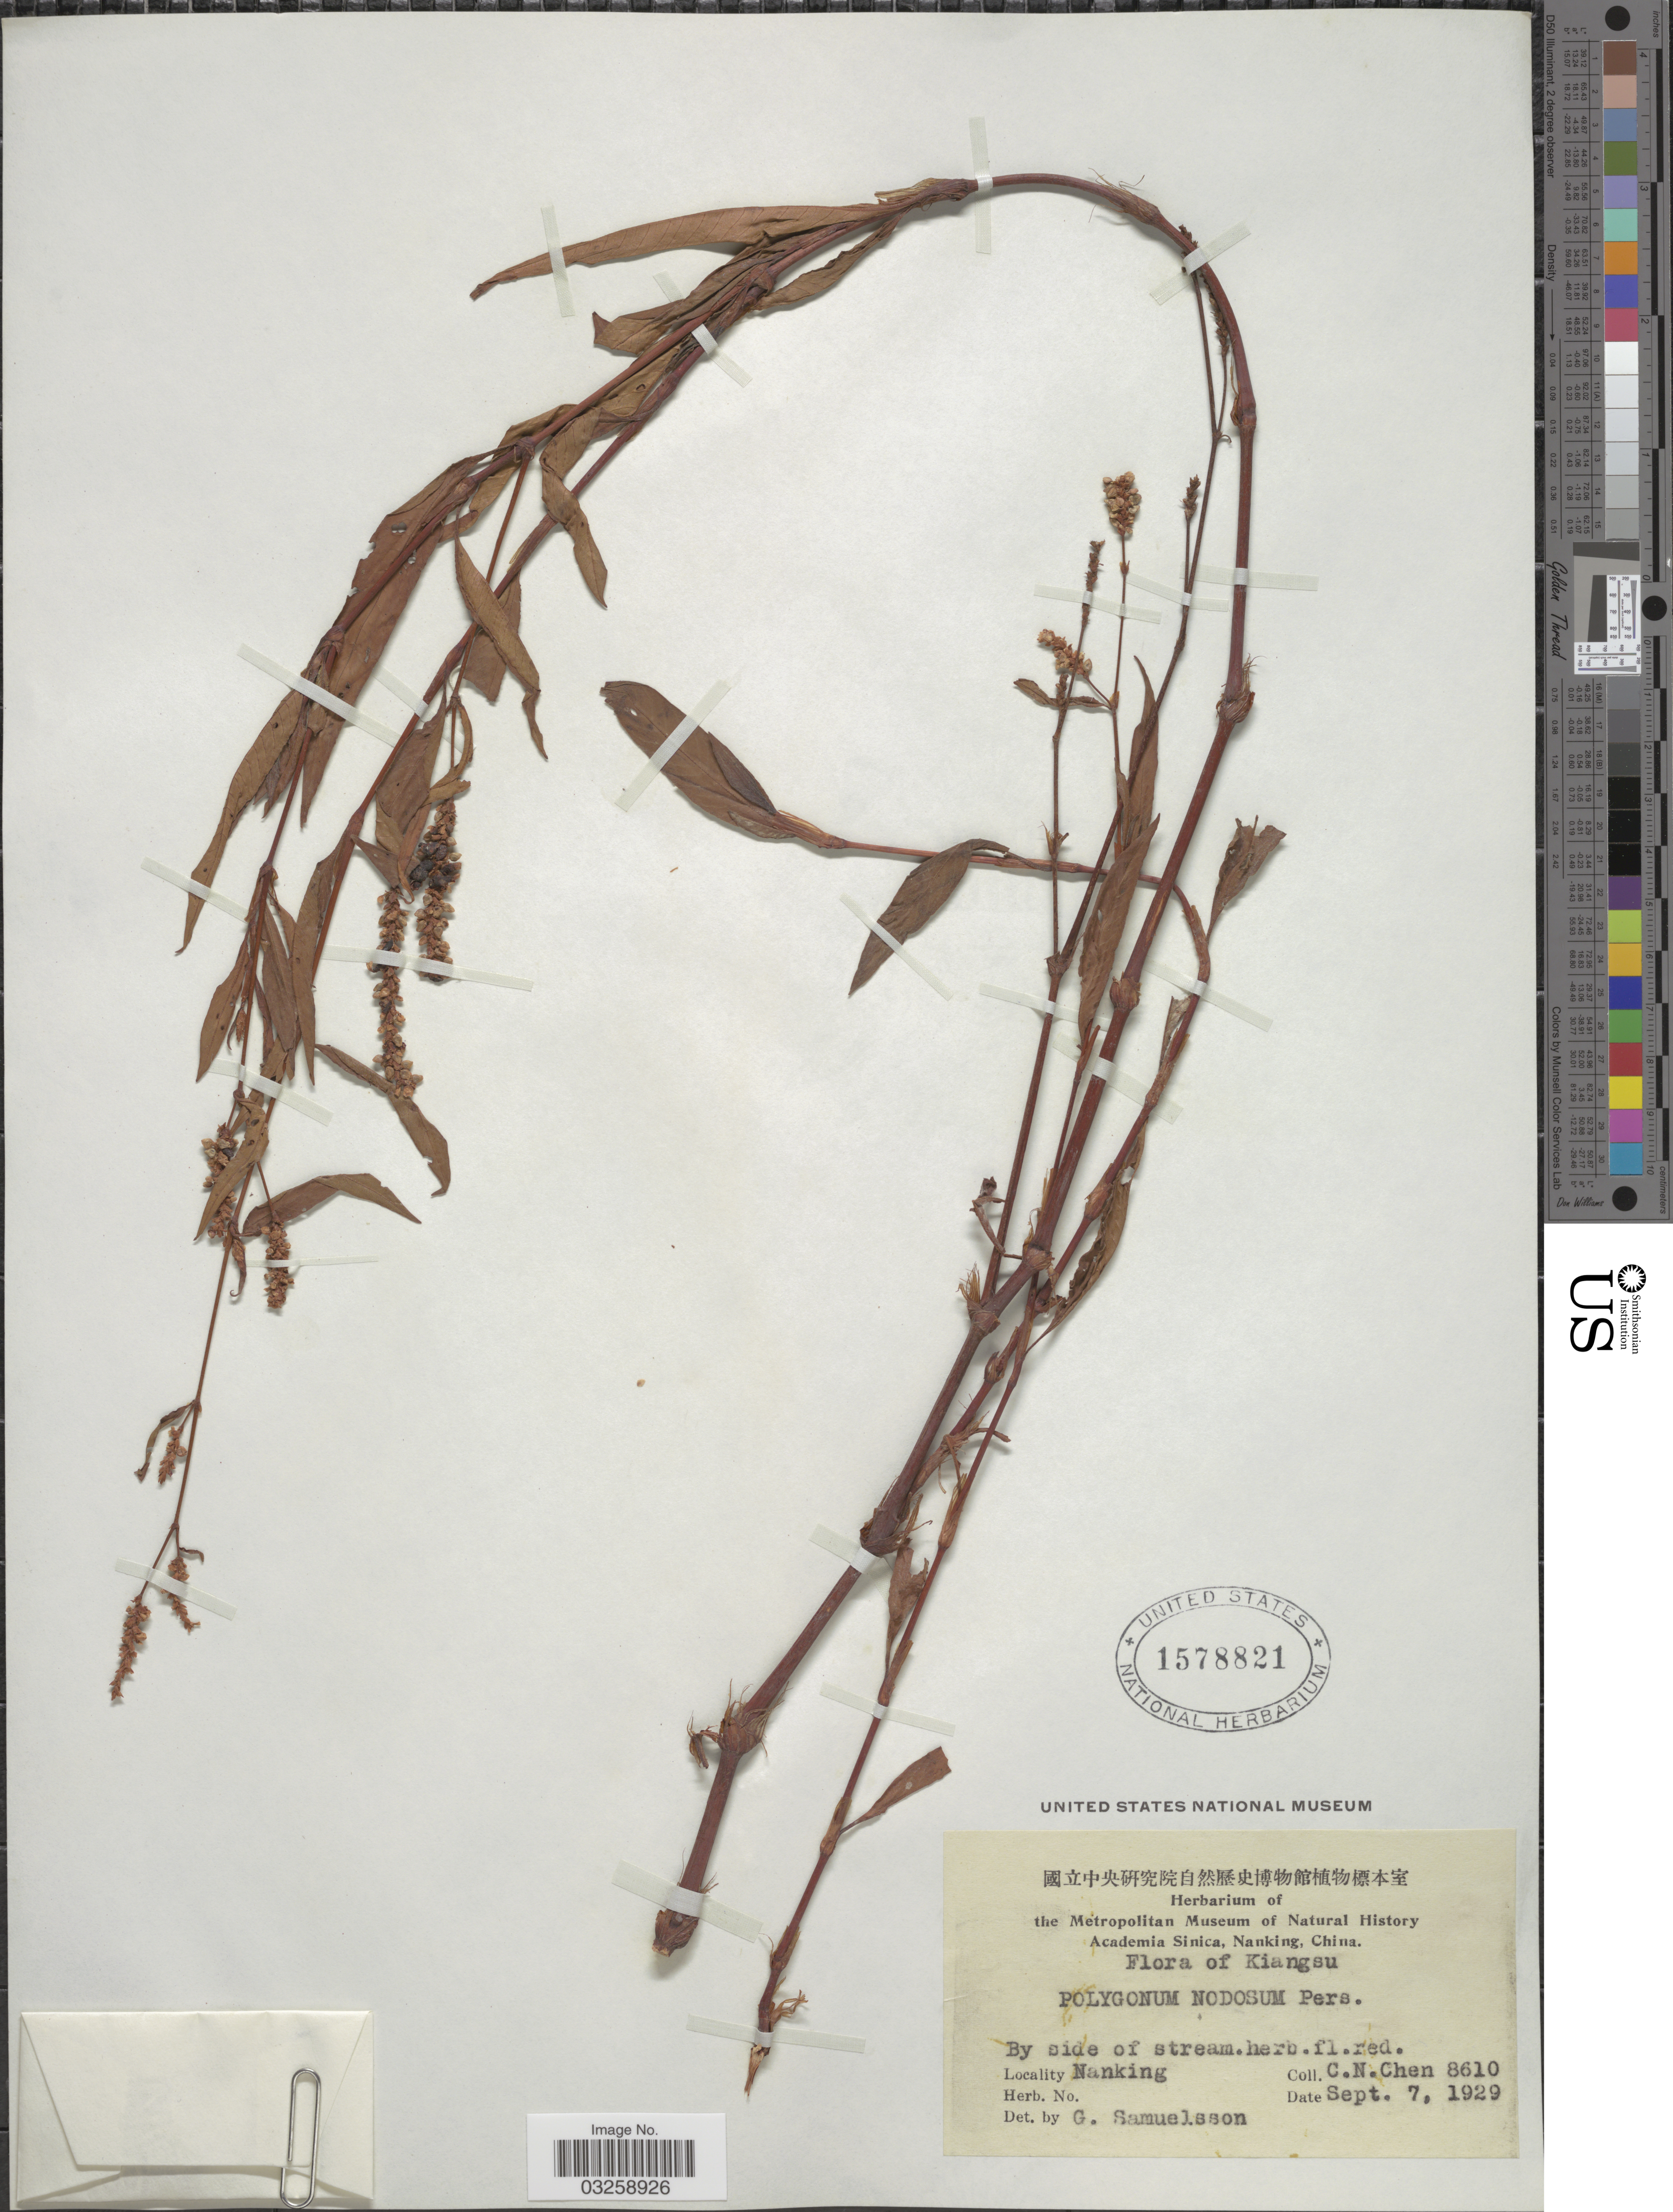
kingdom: Plantae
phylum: Tracheophyta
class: Magnoliopsida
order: Caryophyllales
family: Polygonaceae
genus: Polygonum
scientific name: Polygonum nodosum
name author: Pers.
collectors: C. Chen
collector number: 8610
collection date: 1929-09-07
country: China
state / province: Jiangsu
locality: Kiangsu. Nanking.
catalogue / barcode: US 1578821